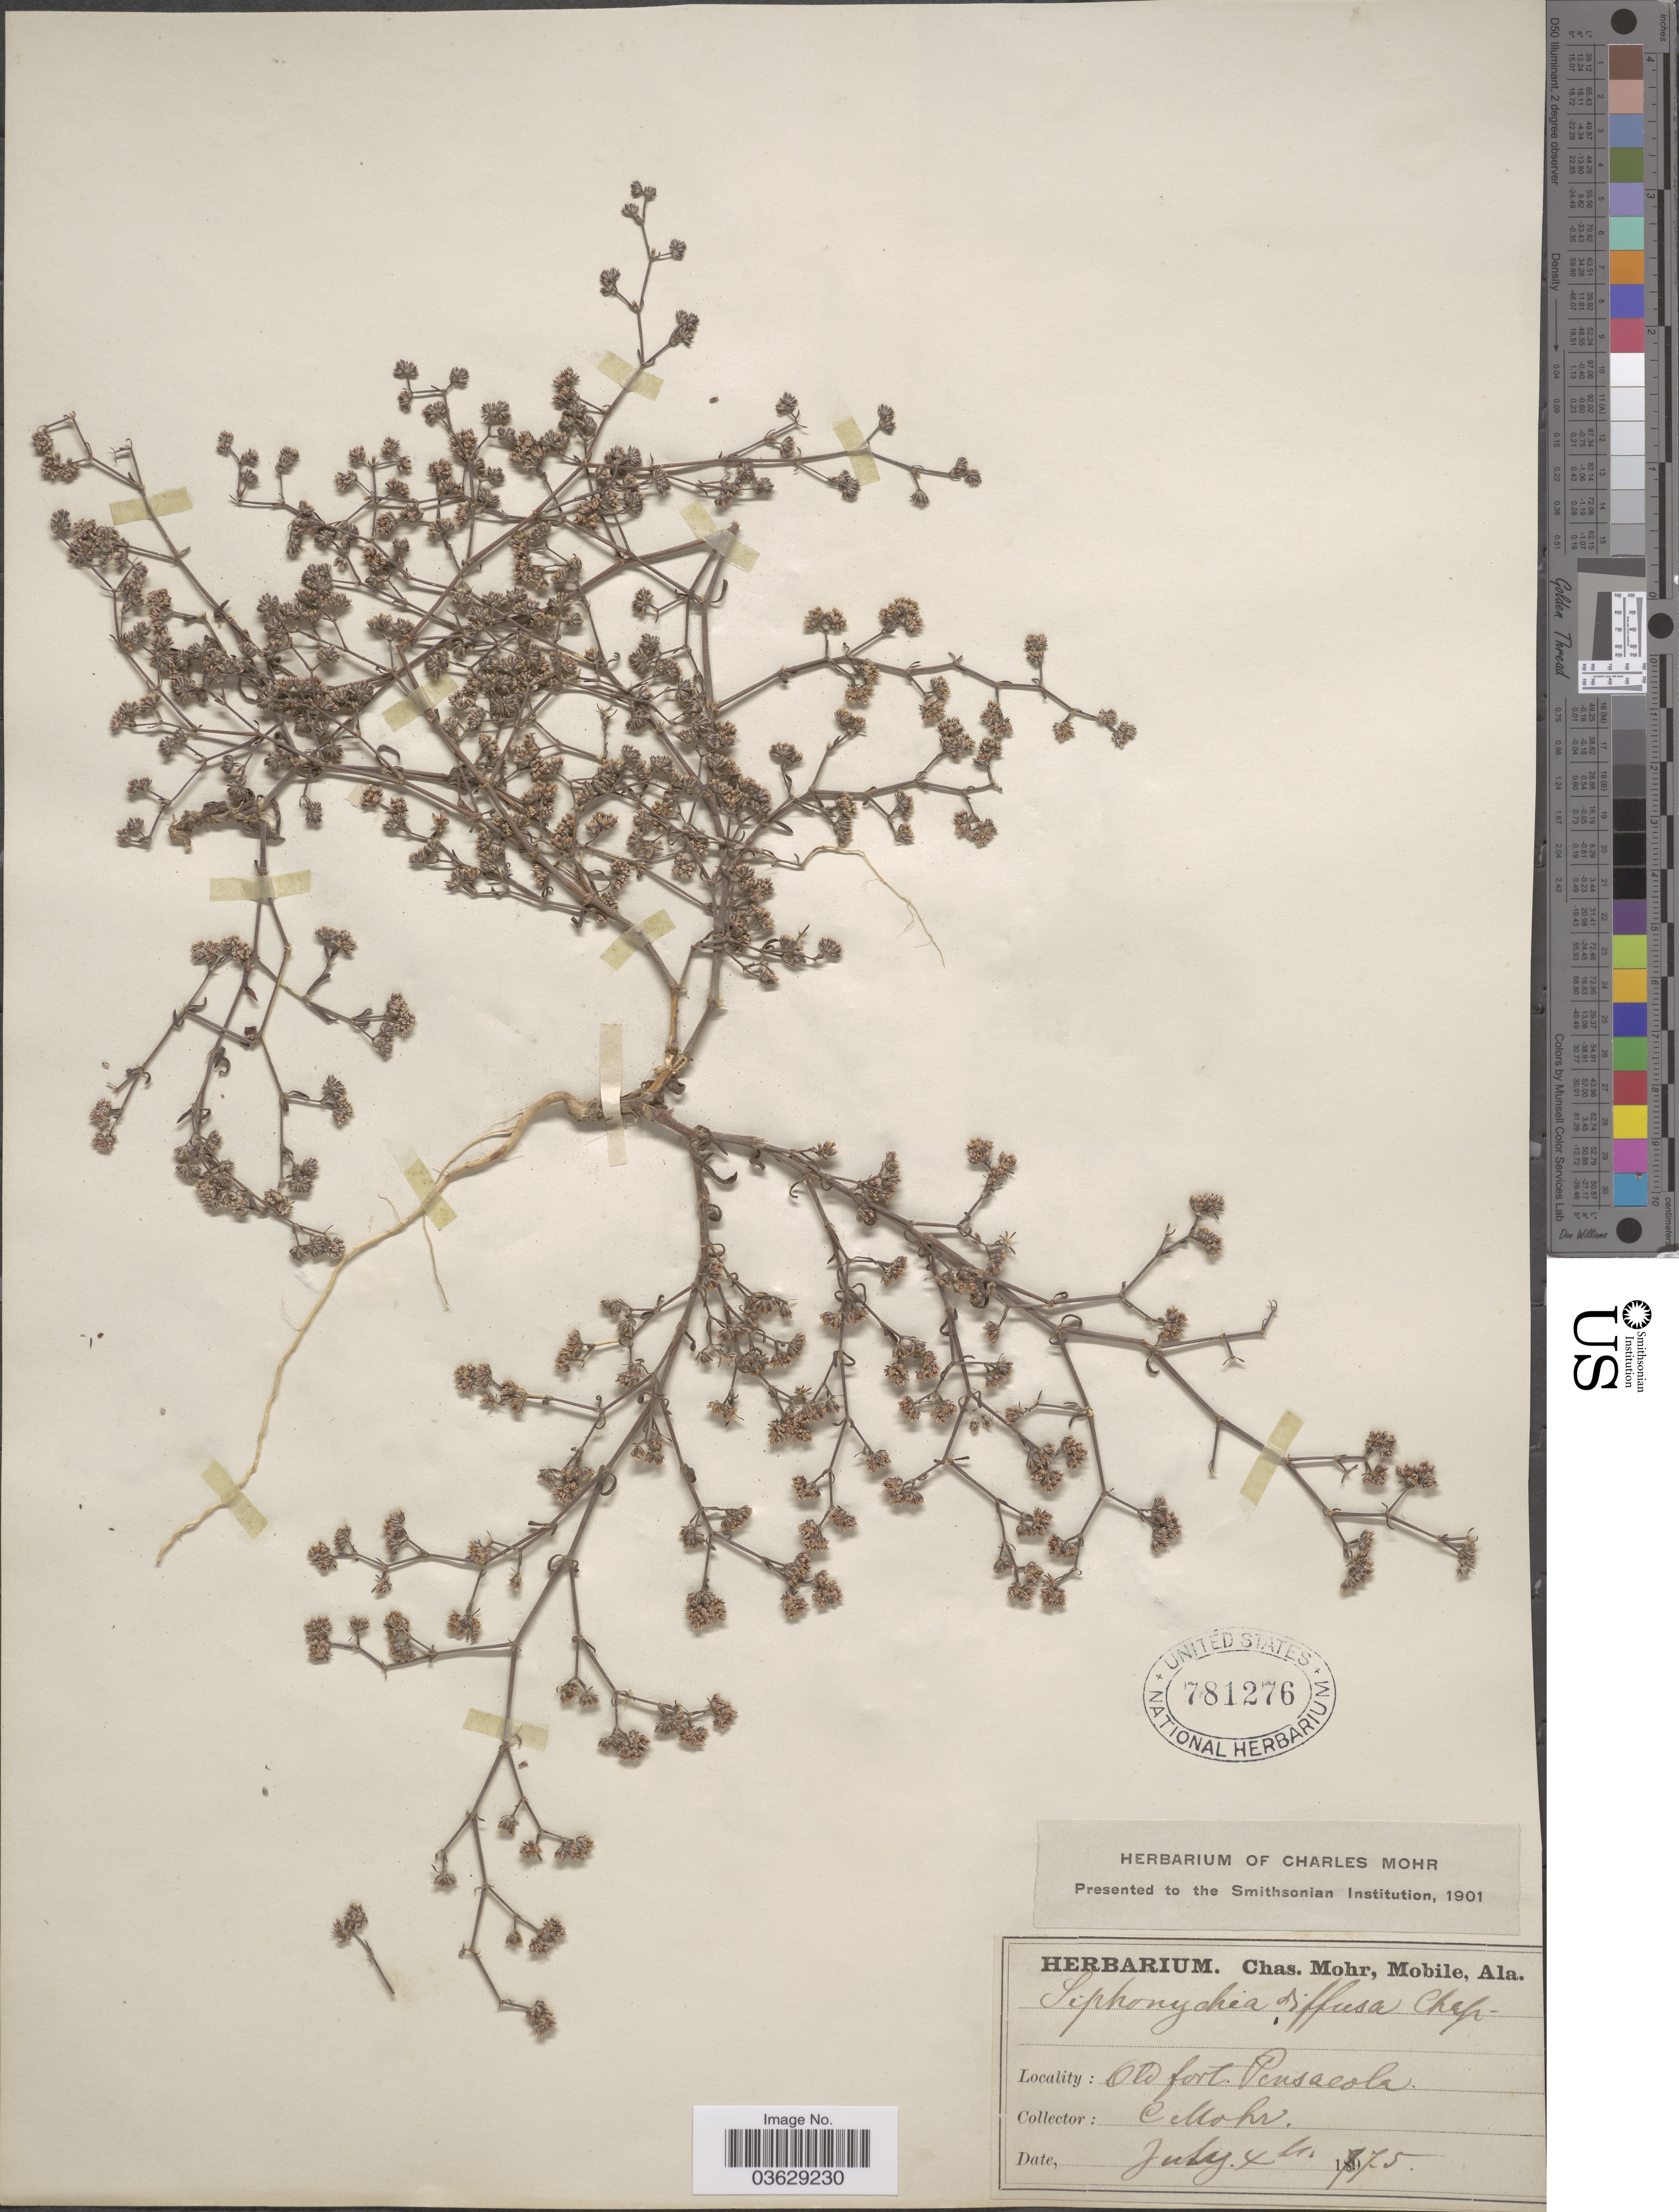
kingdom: Plantae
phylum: Tracheophyta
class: Magnoliopsida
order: Caryophyllales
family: Caryophyllaceae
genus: Paronychia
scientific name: Paronychia patula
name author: Shinners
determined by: Strong, Mark T., (BOT), Smithsonian Institution - National Museum of Natural History (UNITED STATES)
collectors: Mohr, C. T. (herbarium)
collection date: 1975-07-04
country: United States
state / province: Florida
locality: Old fort. Pensacola.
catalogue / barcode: US 781276